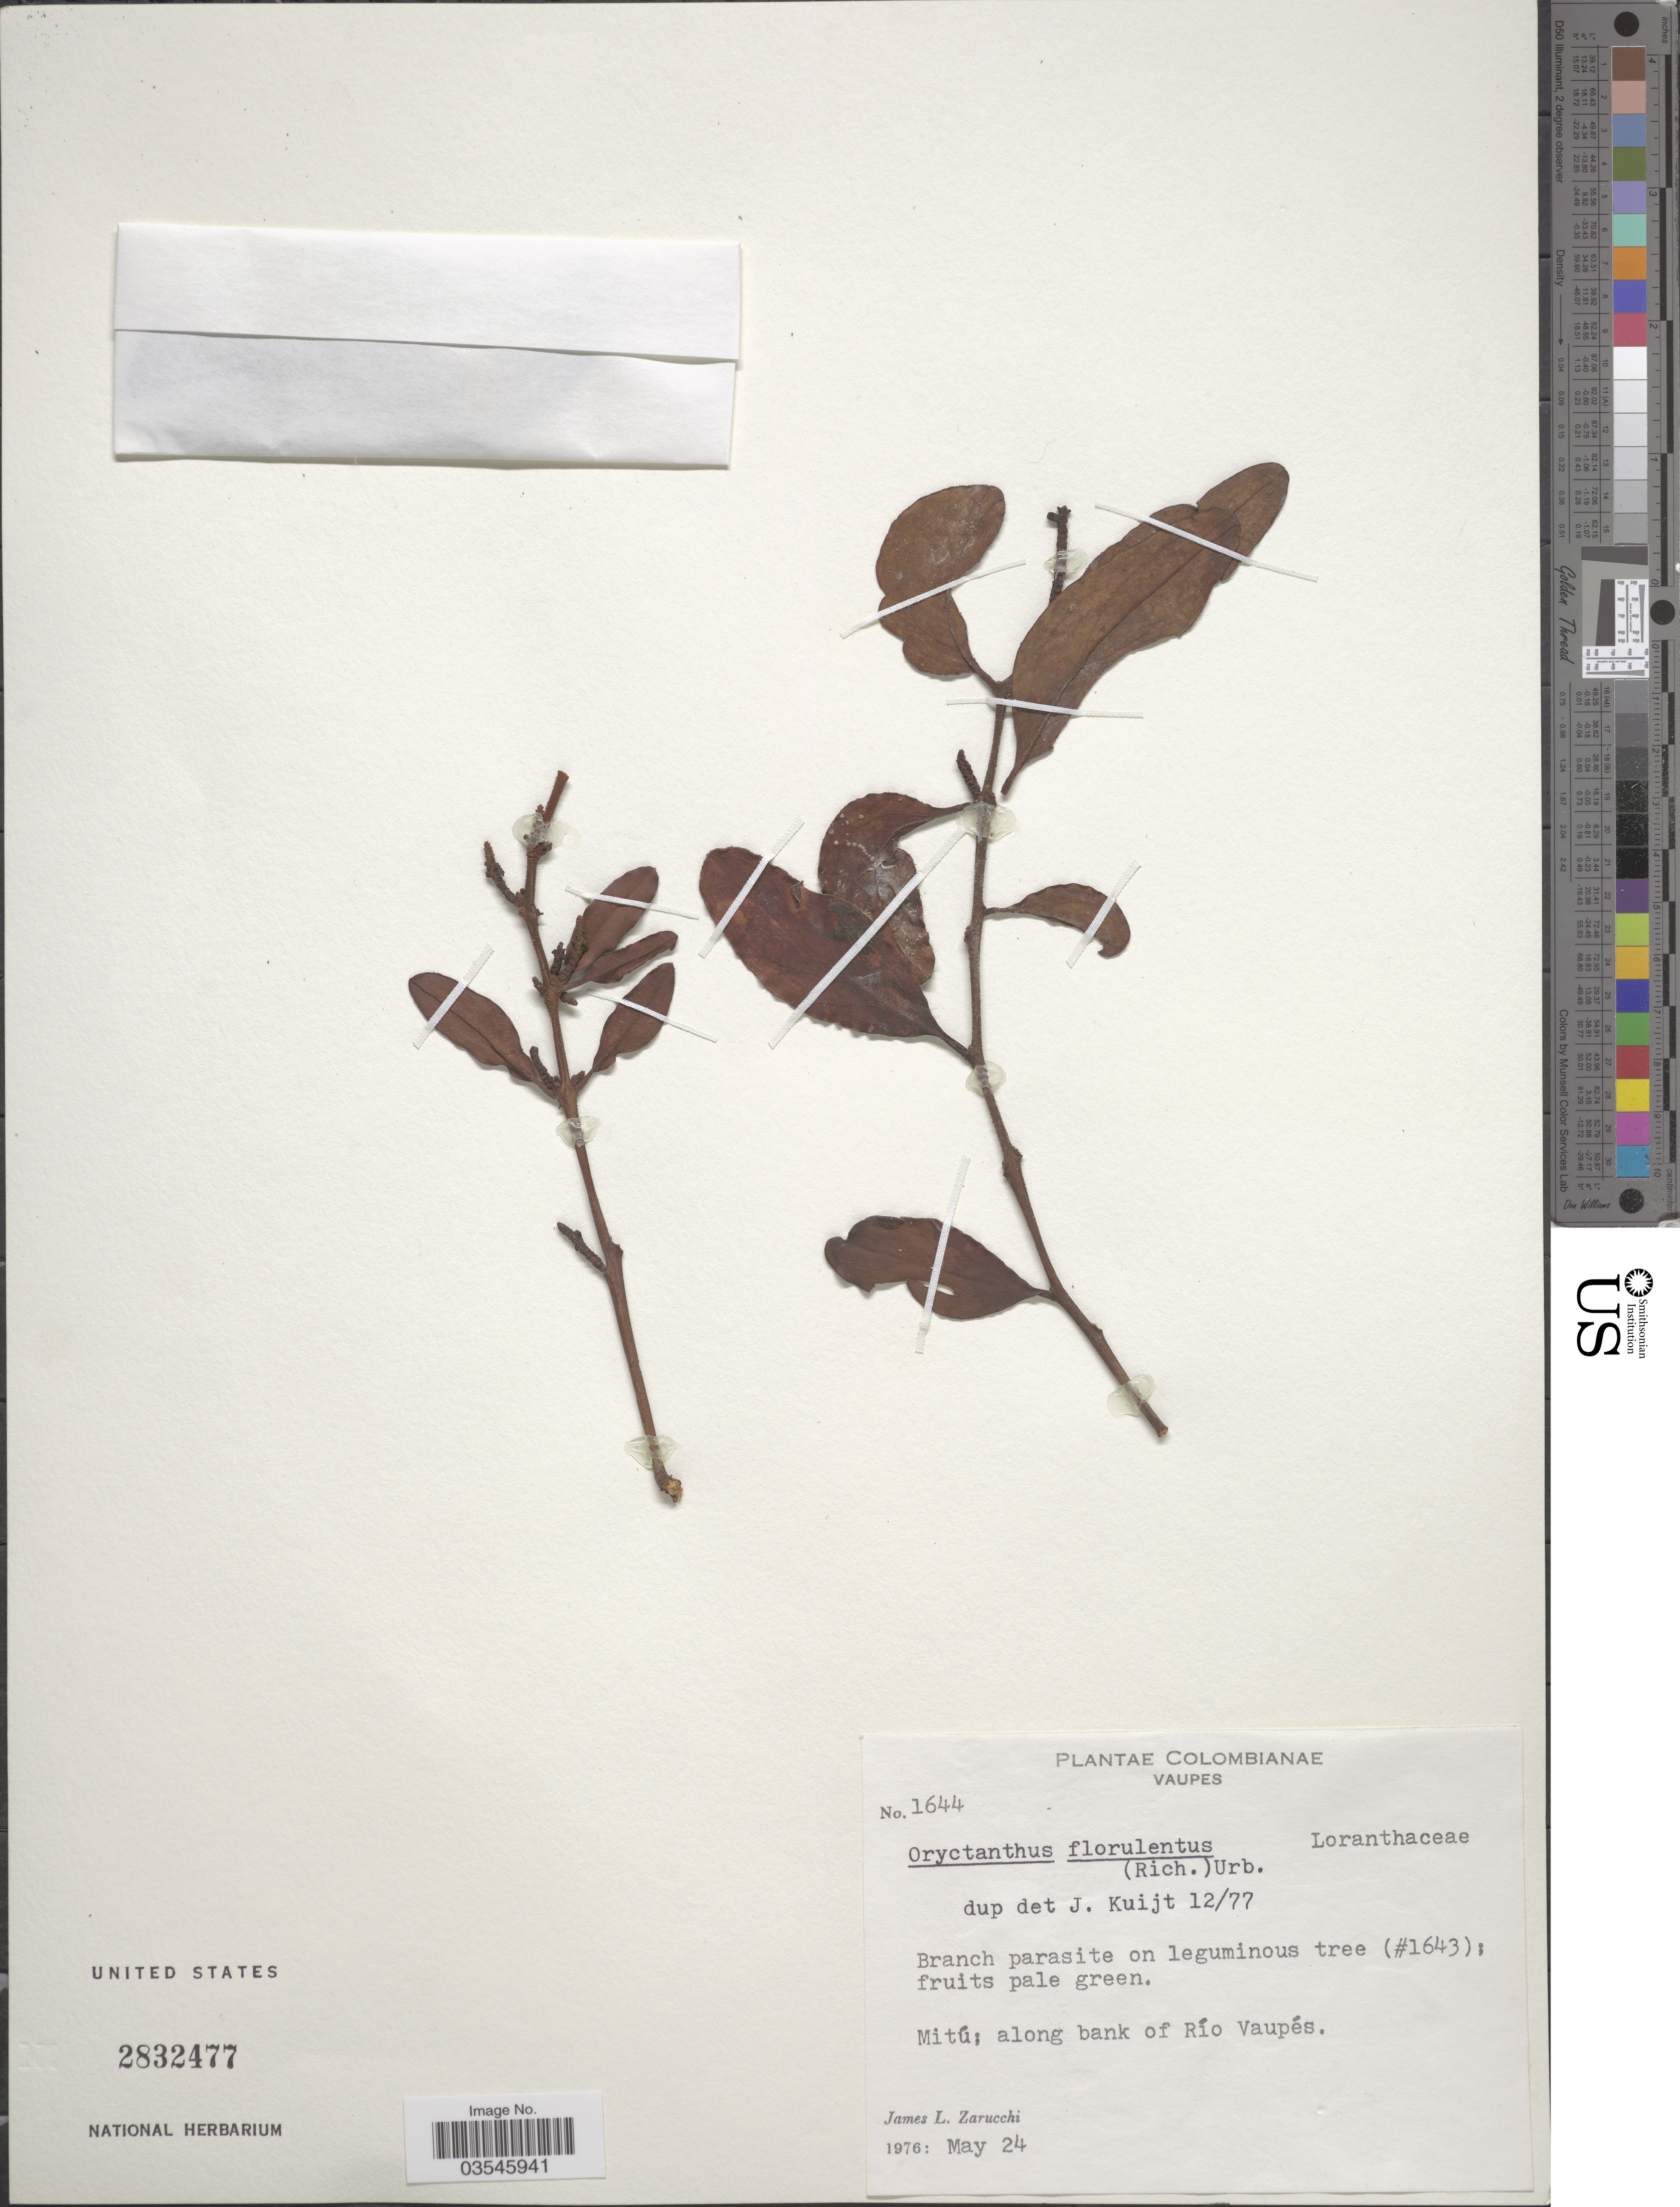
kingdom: Plantae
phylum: Tracheophyta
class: Magnoliopsida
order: Santalales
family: Loranthaceae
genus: Oryctanthus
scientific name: Oryctanthus florulentus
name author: (Rich.) Tiegh.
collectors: J. L. Zarucchi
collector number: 1644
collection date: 1976-05-24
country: Colombia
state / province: Vaupés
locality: Mitú; along bank of Río Vaupés.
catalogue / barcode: US 2832477